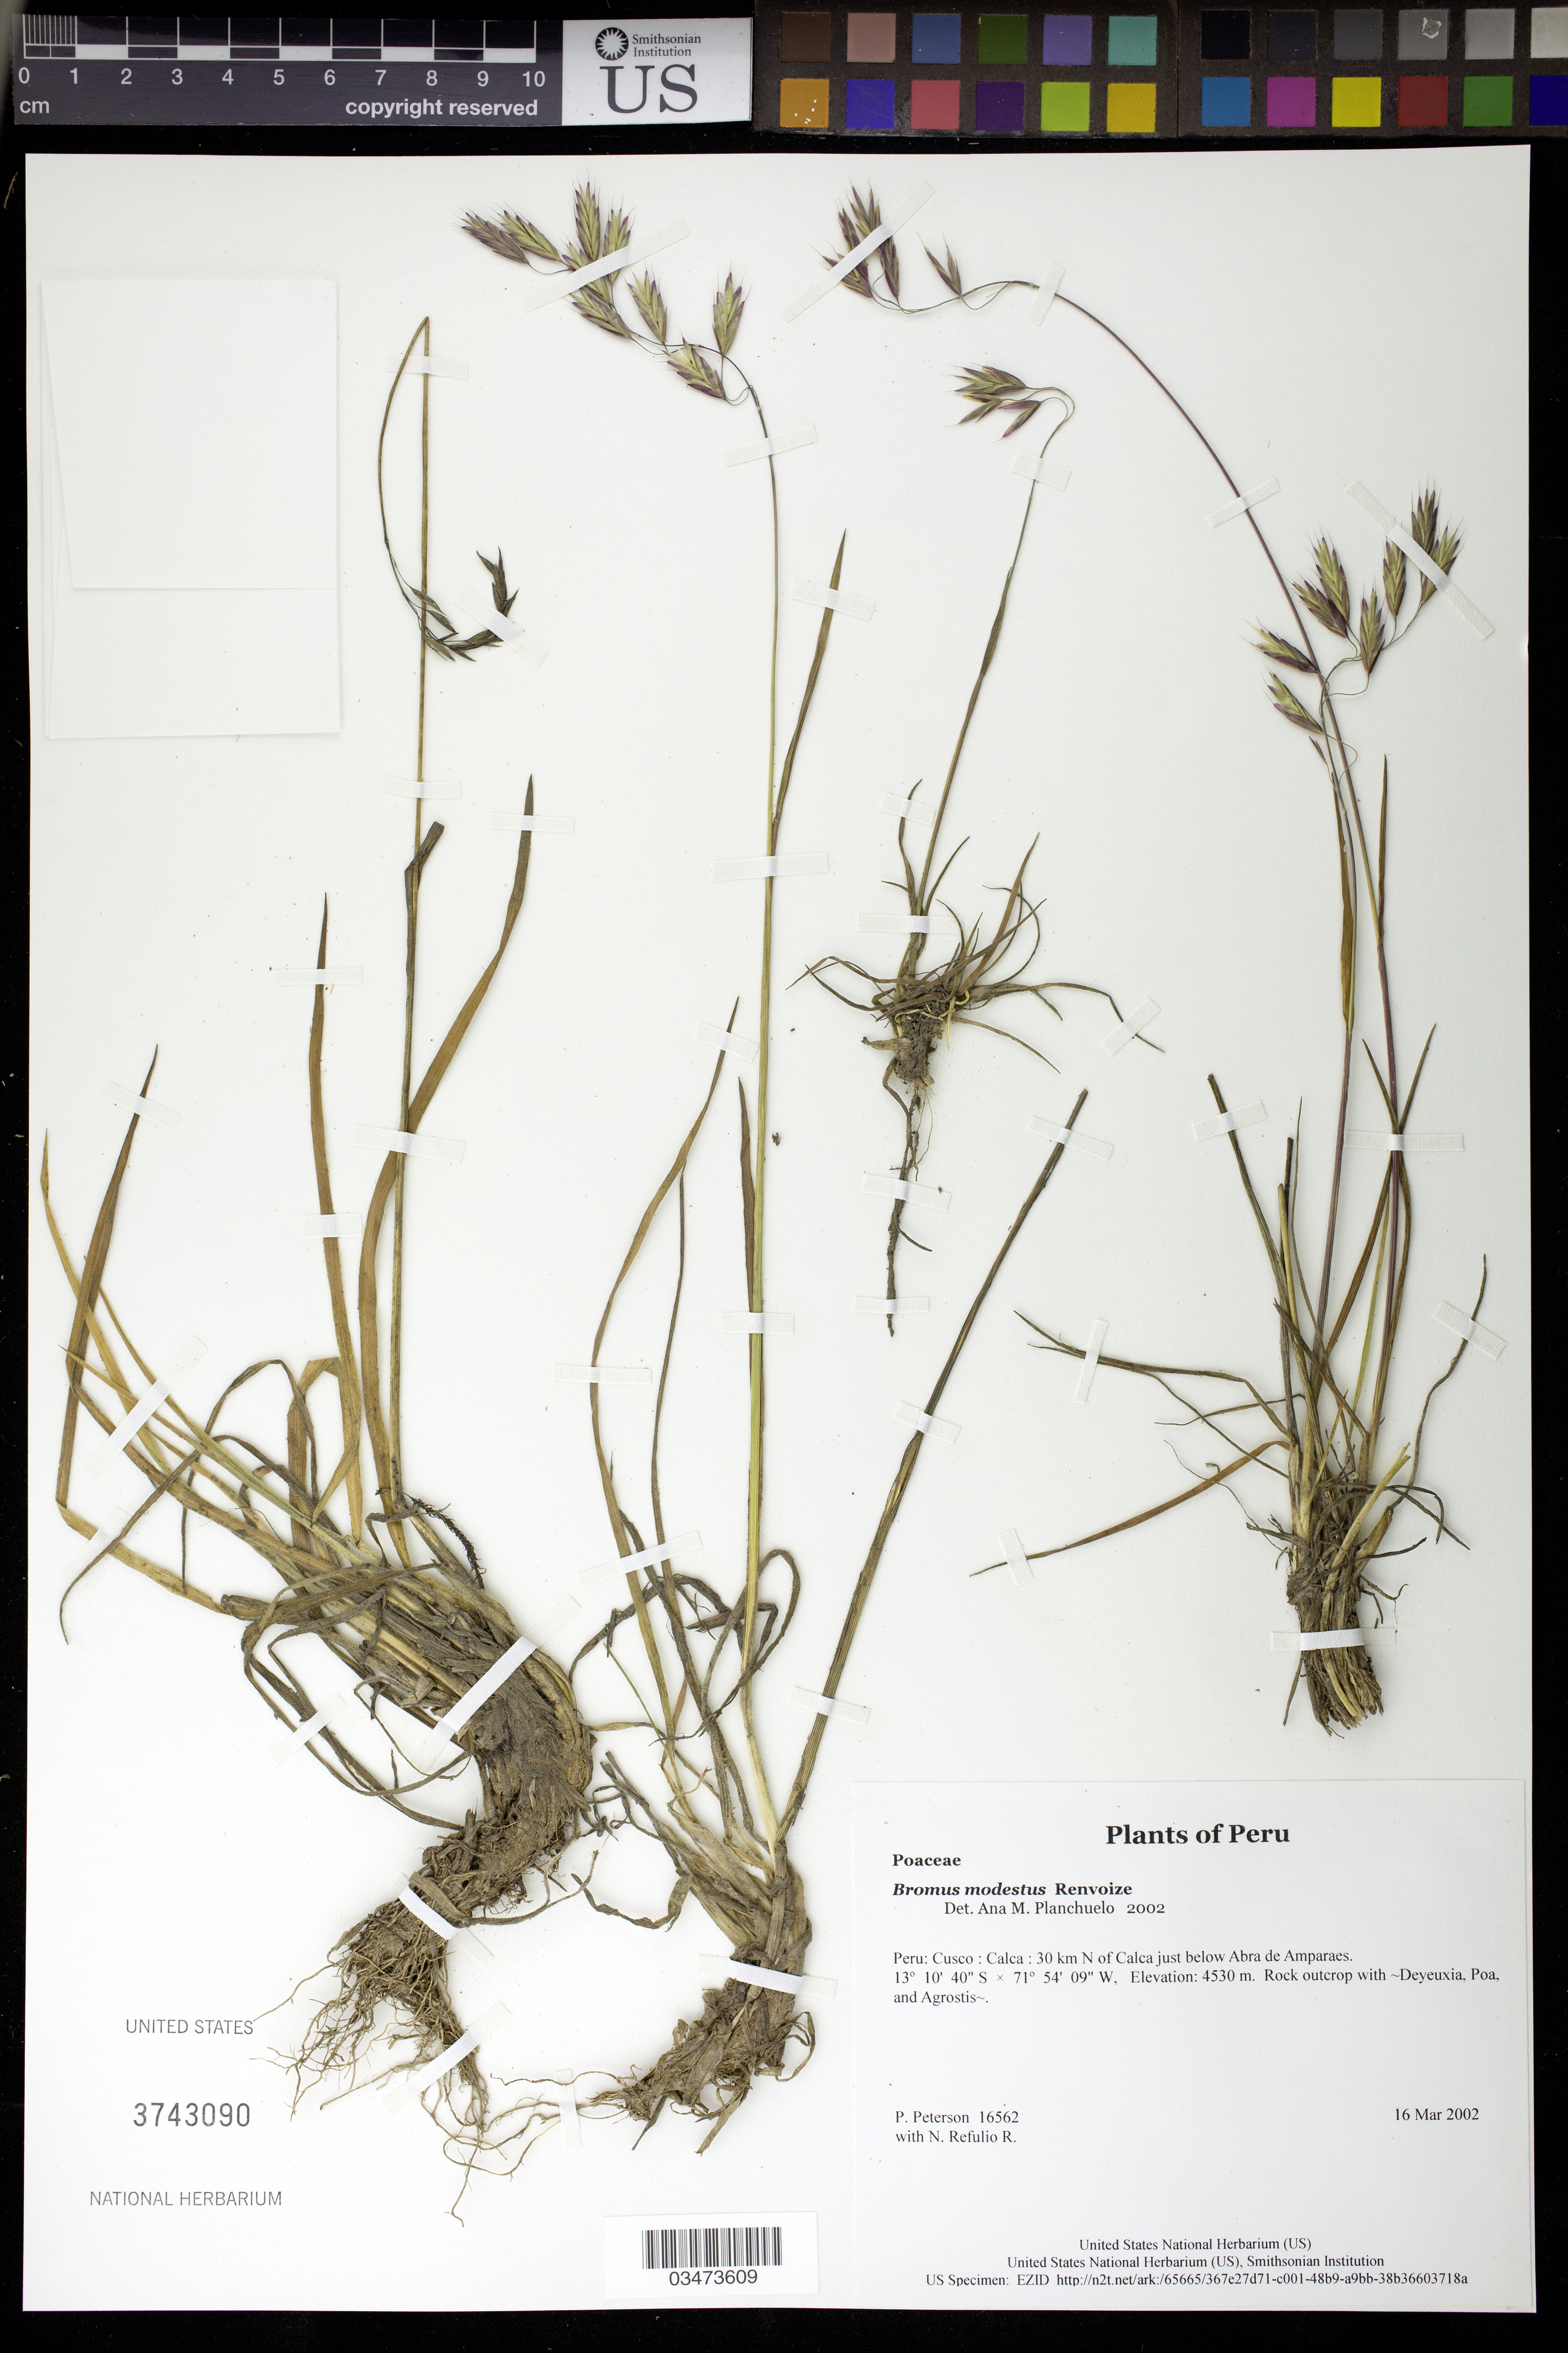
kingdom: Plantae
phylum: Tracheophyta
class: Liliopsida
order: Poales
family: Poaceae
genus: Bromus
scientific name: Bromus modestus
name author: Renvoize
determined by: Planchuelo, A. M.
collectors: P. M. Peterson & N. Refulio-Rodríguez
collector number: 16562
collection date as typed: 16 Mar 2002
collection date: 2002-03-16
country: Peru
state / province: Cusco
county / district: Calca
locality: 30 km N of Calca just below Abra de Amparaes.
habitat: Rock outcrop with ~Deyeuxia, Poa, and Agrostis~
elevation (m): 4530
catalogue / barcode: US 3743090